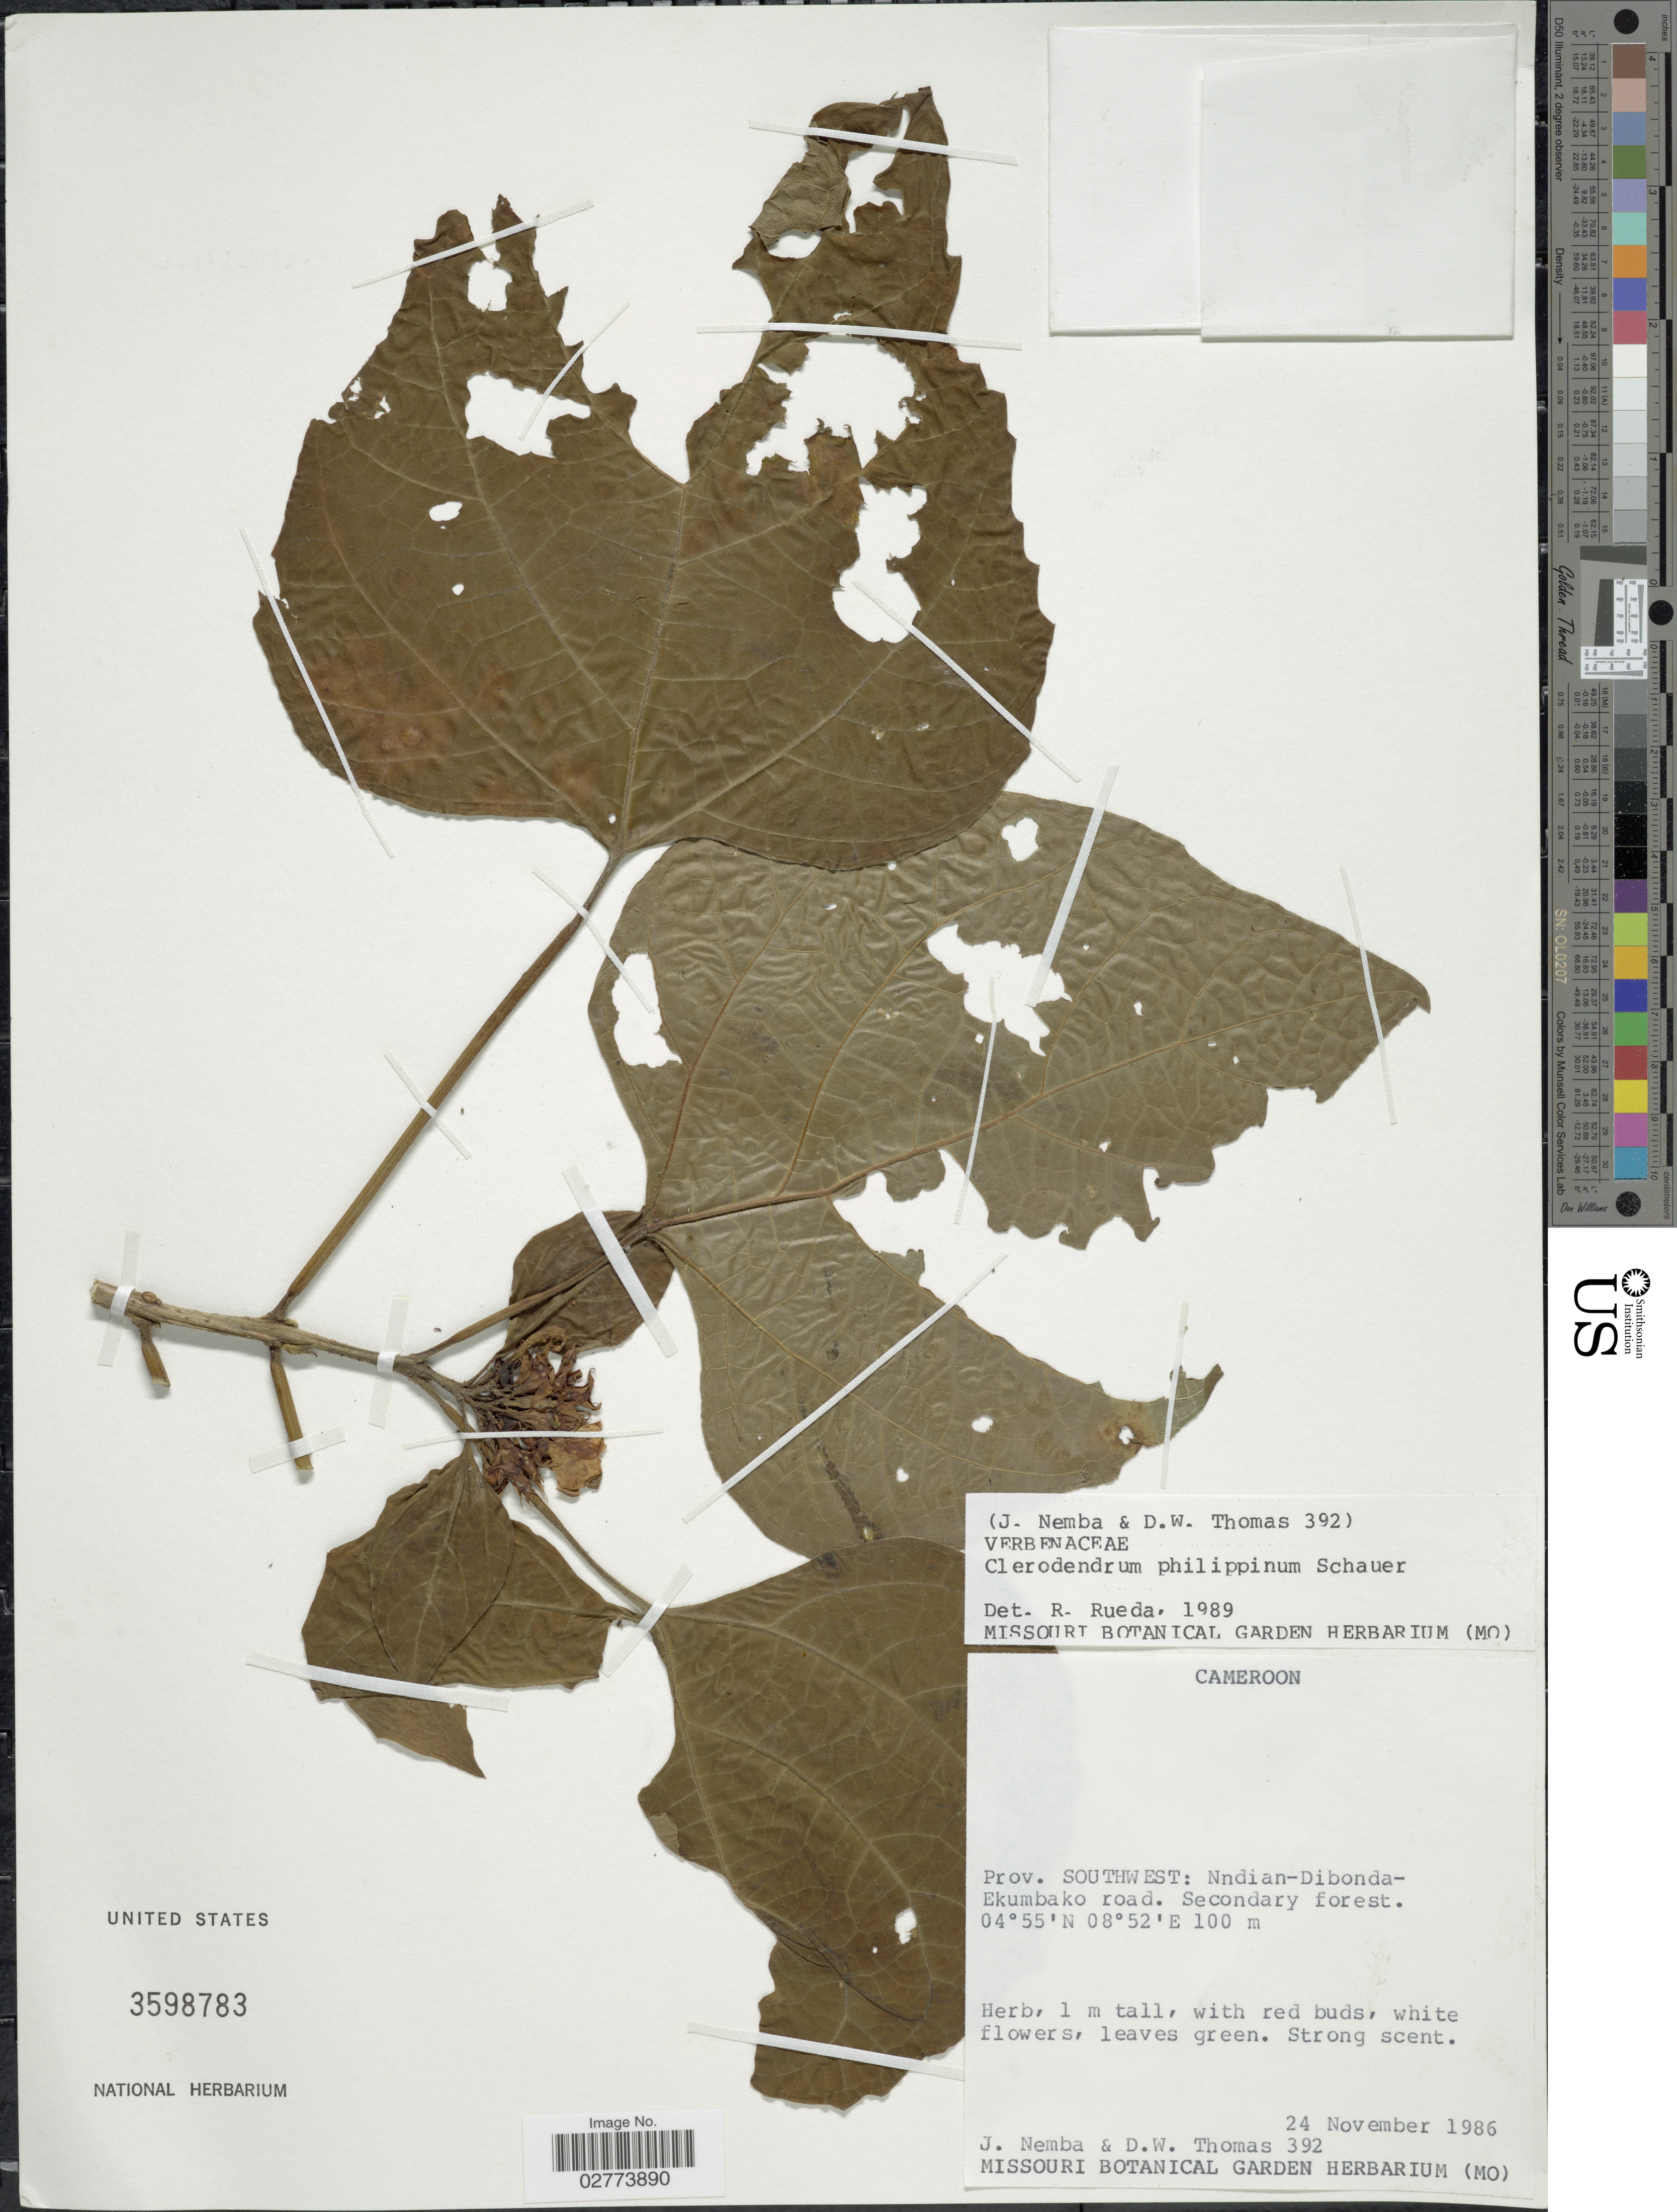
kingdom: Plantae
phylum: Tracheophyta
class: Magnoliopsida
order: Lamiales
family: Lamiaceae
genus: Clerodendrum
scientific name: Clerodendrum philippinum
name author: Schauer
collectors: J. Nemba & D. W. Thomas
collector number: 392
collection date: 1986-11-24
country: Cameroon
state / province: Sud-Ouest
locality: Prov. Southwest: Nndian-Dibonda-Ekumbako road.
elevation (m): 100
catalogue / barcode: US 3598783